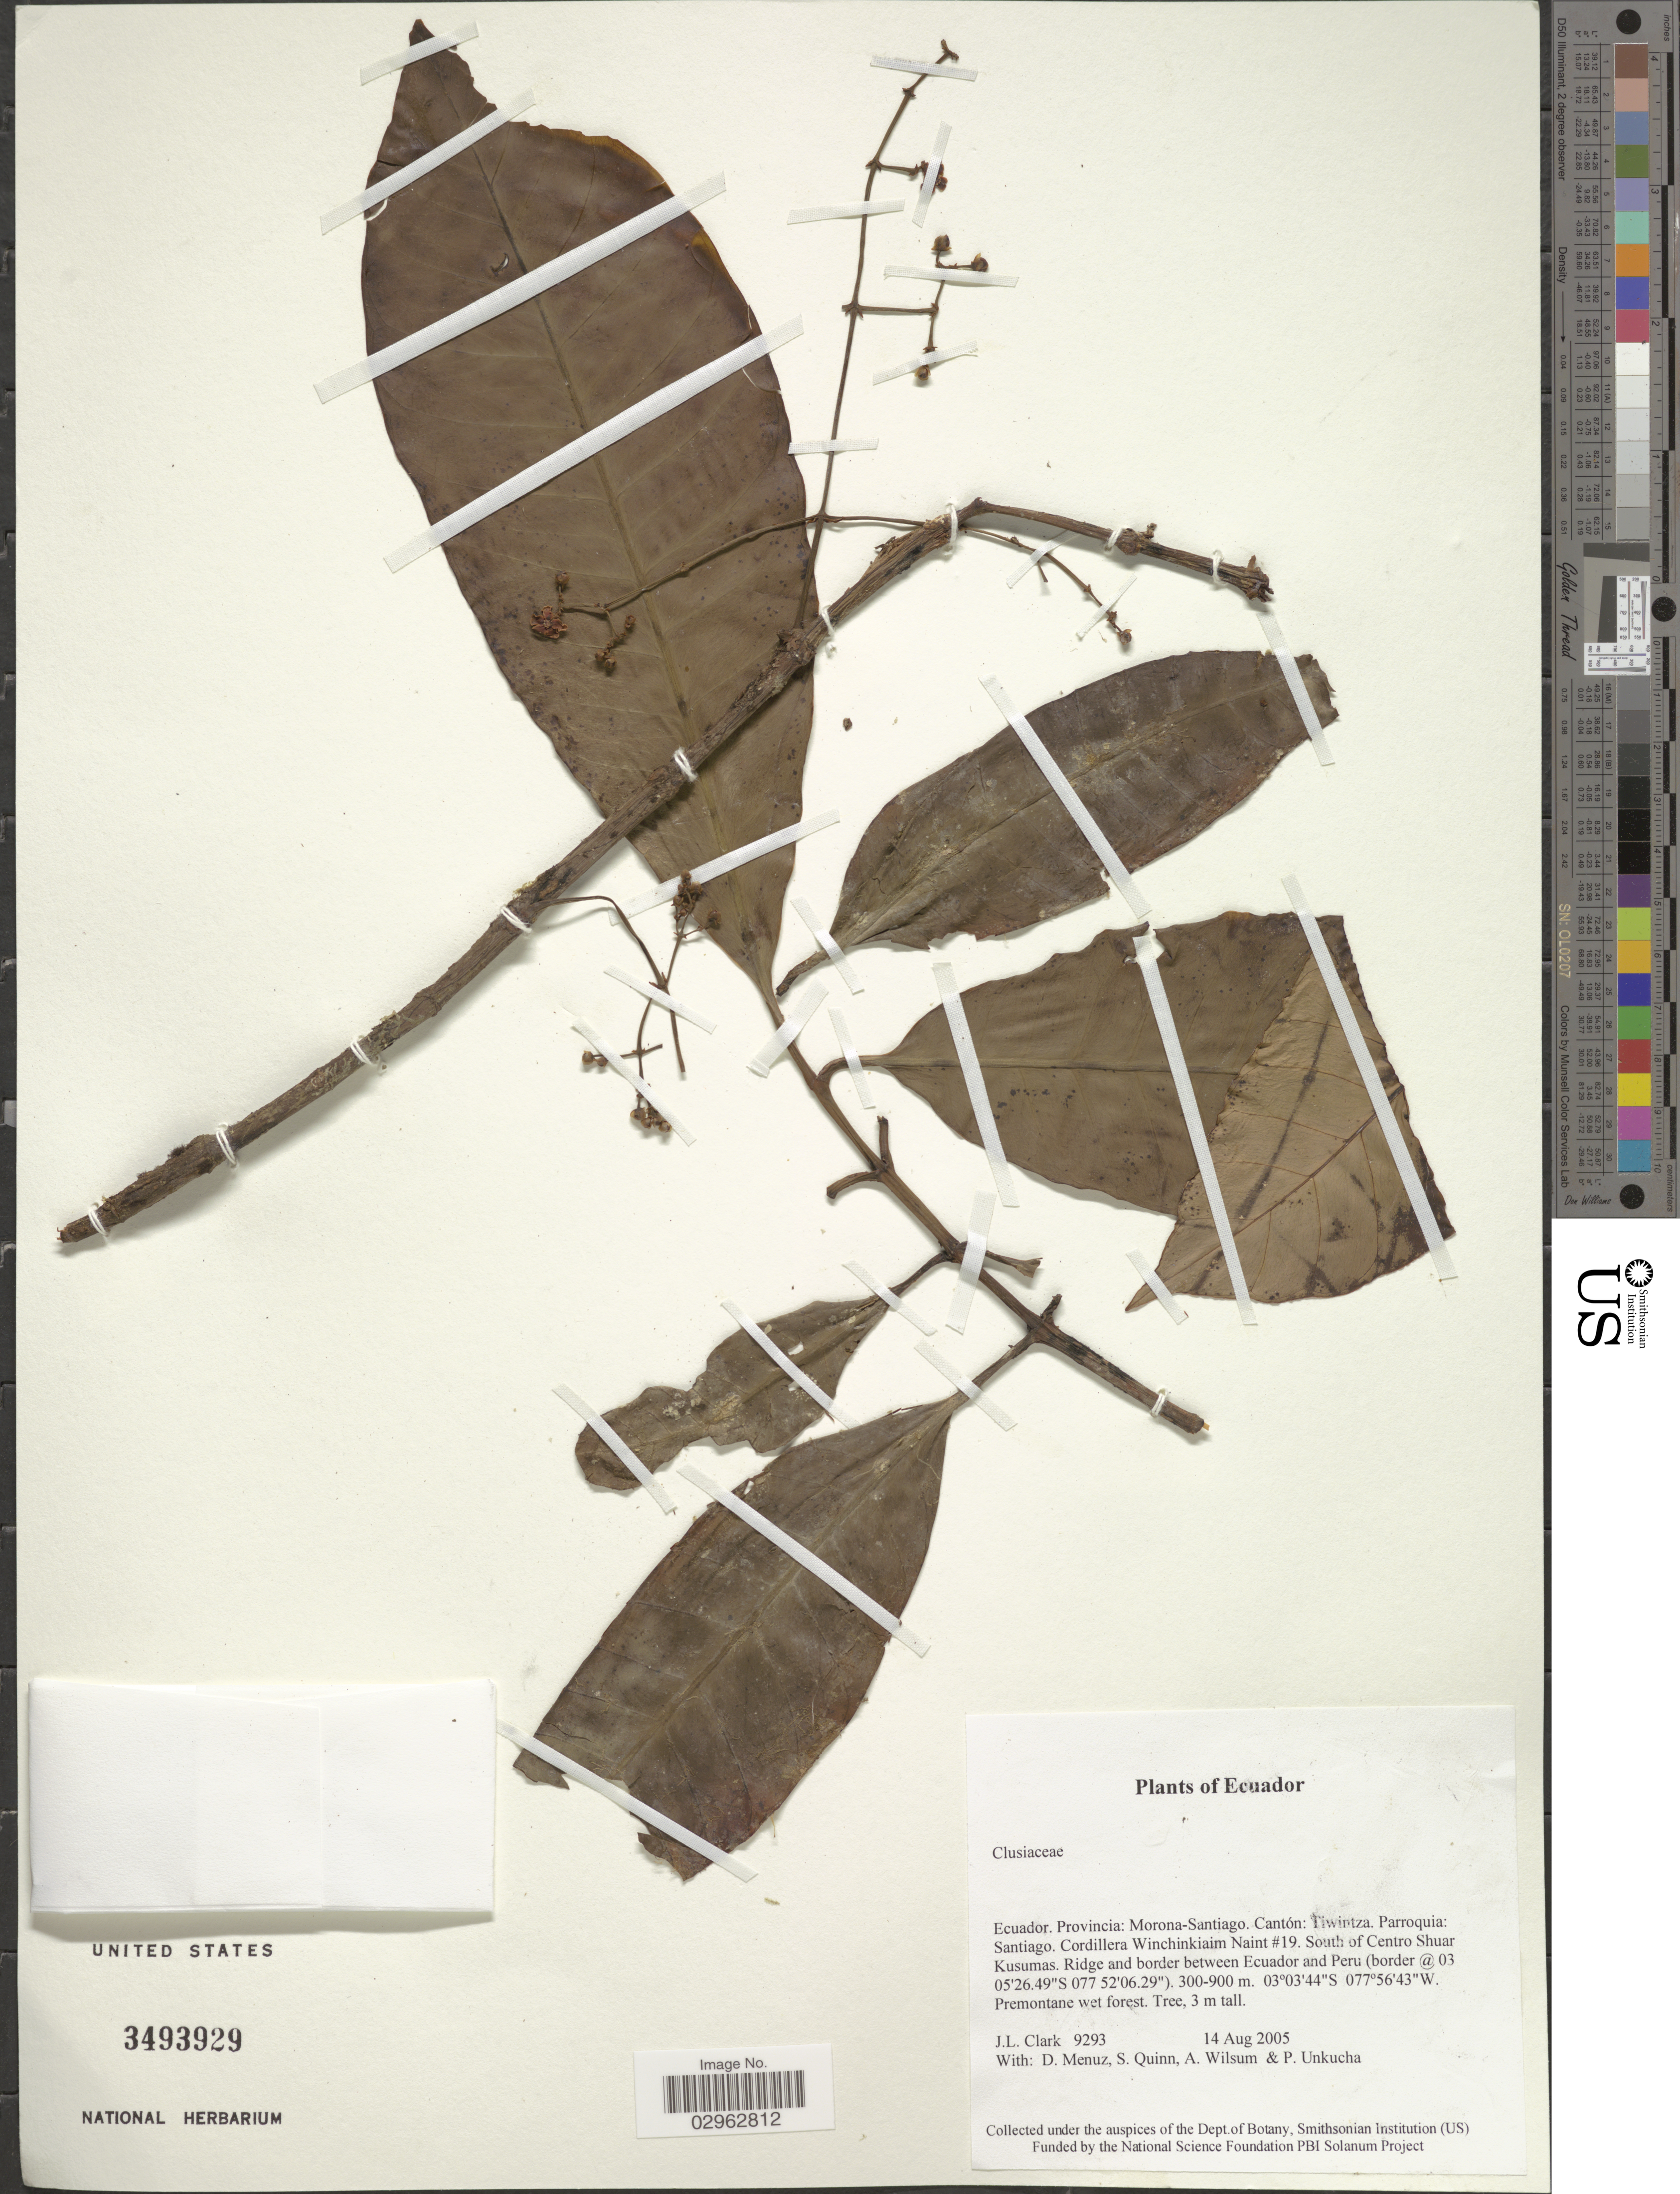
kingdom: Plantae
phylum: Tracheophyta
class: Magnoliopsida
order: Malpighiales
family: Clusiaceae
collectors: J. L. Clark, D. Menuz, S. Quinn, A. Wilsum & P. Unkucha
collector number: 9293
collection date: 2005-08-14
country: Ecuador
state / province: Morona-Santiago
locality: Cantón: Tiwintza. Parroquia: Santiago. Cordillera Winchinkiaim Naint #19. South of Centro Shuar Kusumas. Ridge and border between Ecuador and Peru.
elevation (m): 300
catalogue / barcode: US 3493929